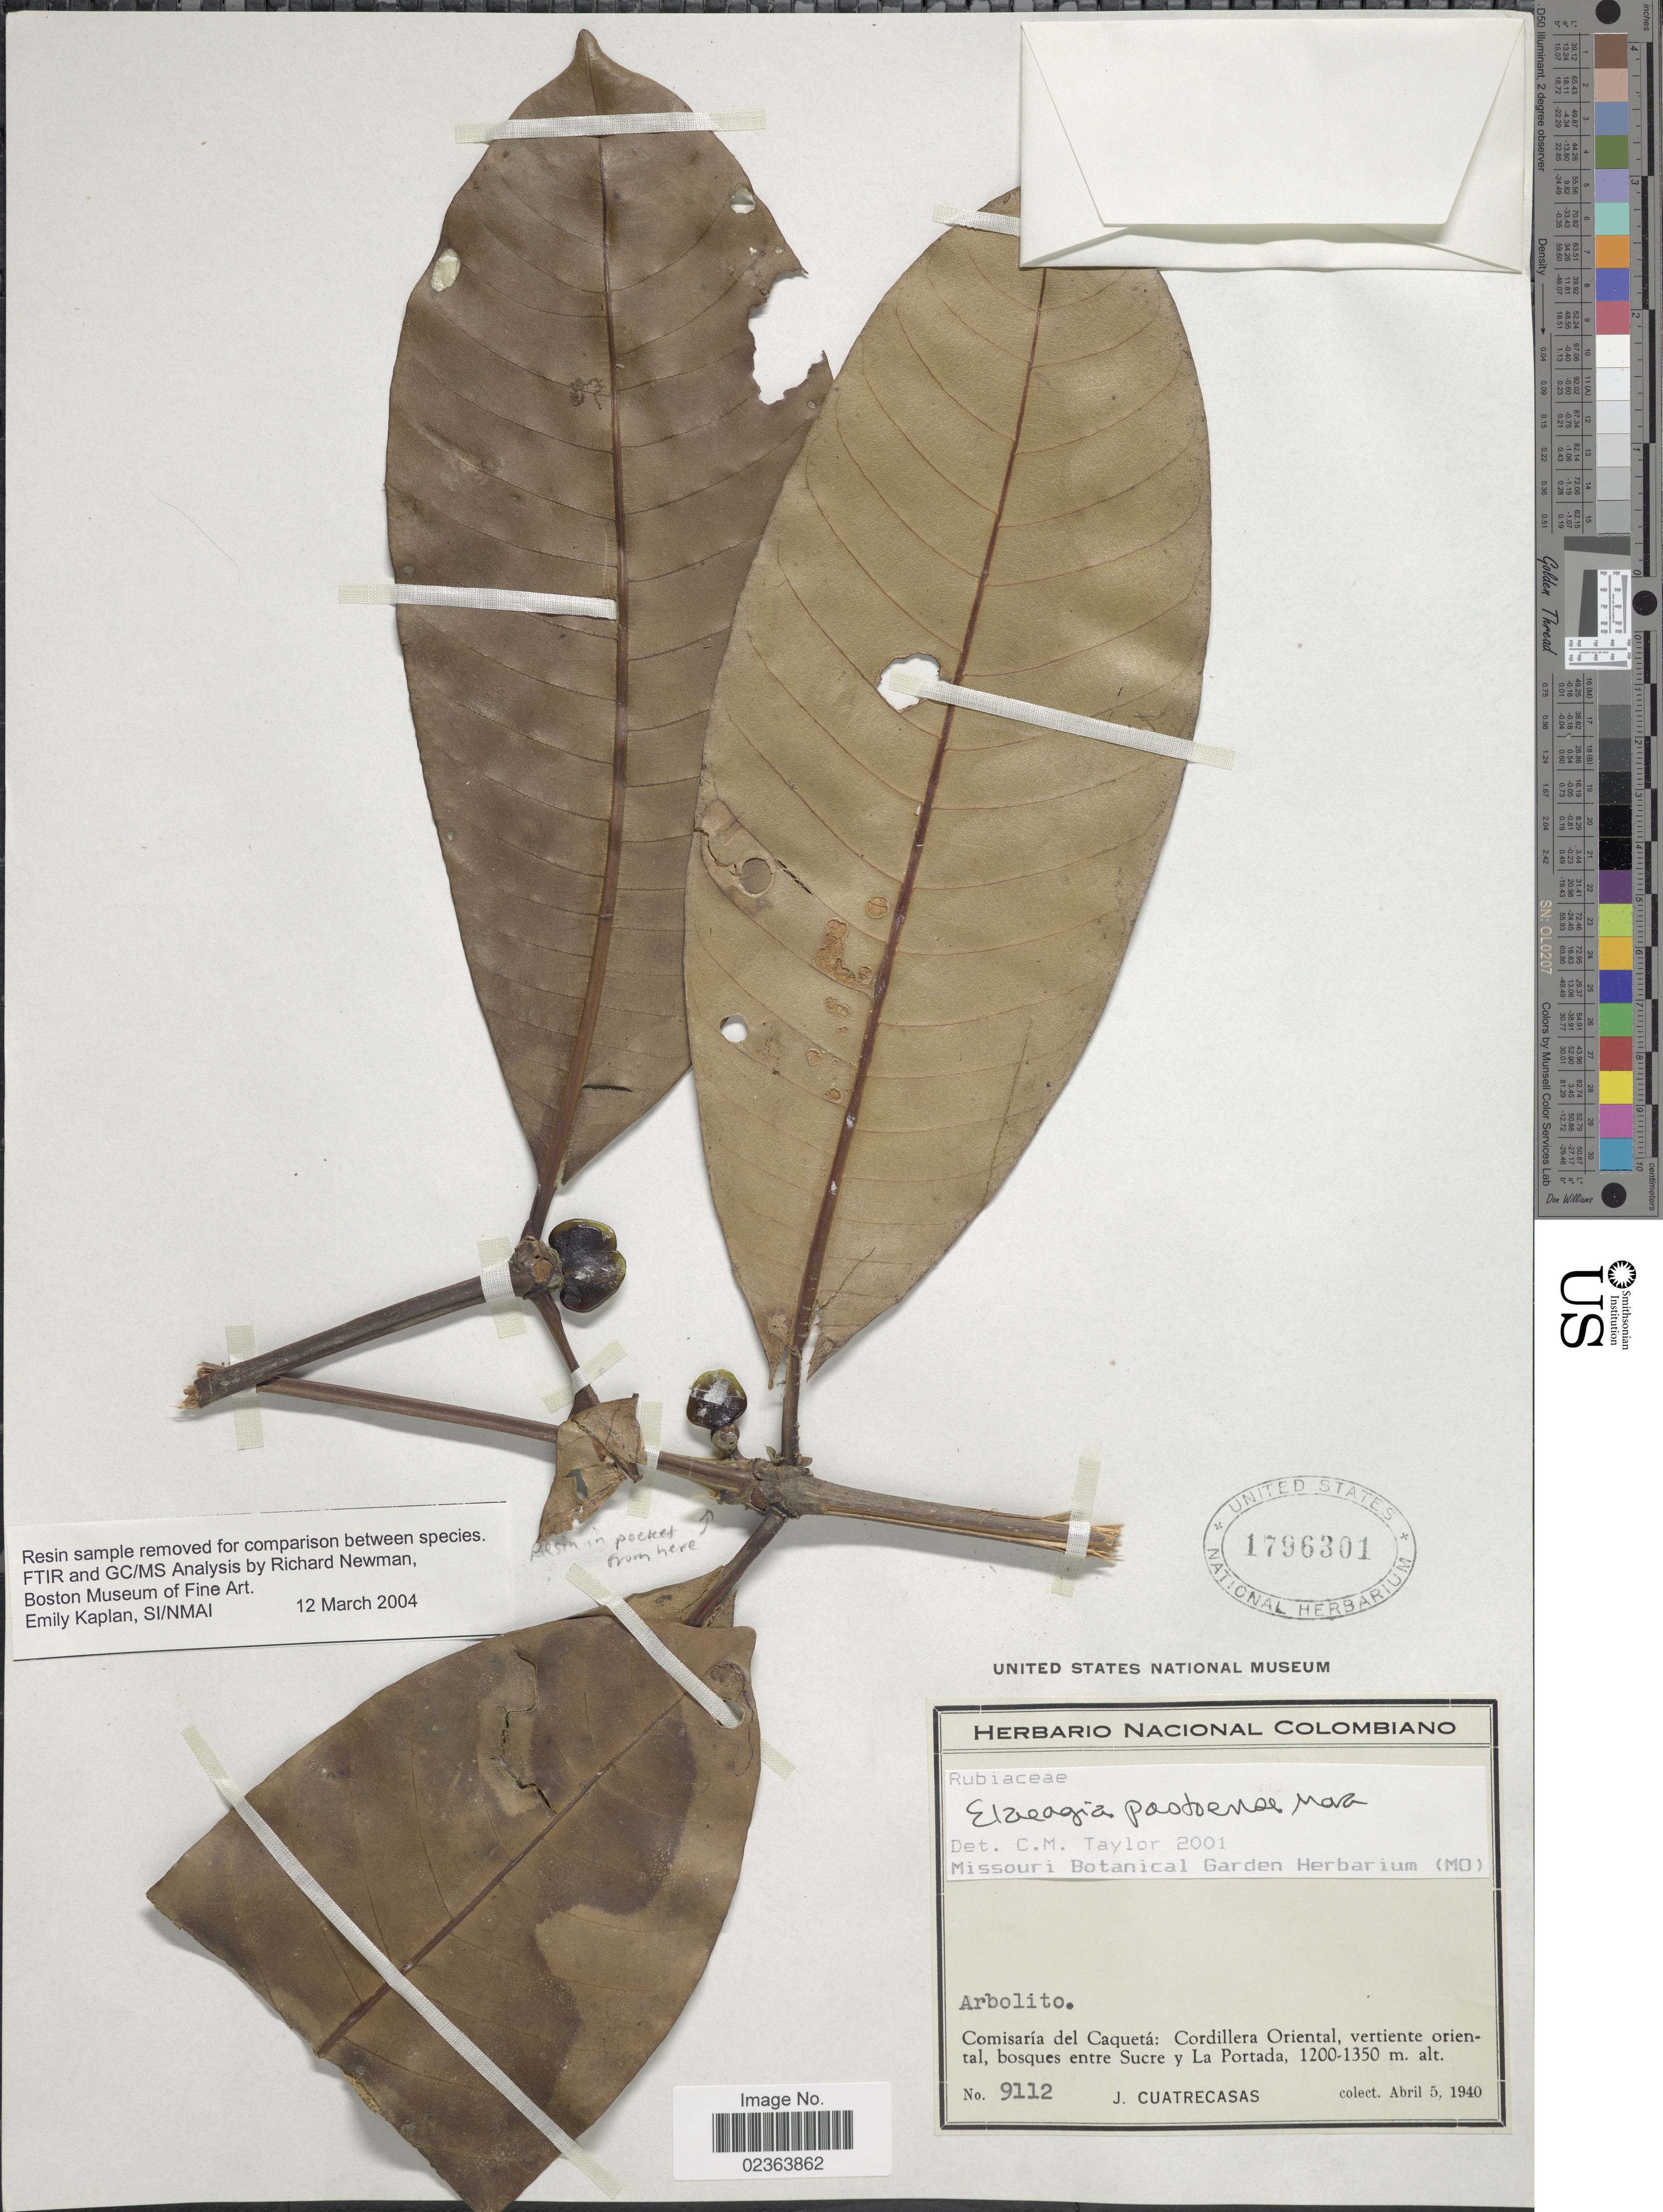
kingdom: Plantae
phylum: Tracheophyta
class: Magnoliopsida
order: Gentianales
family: Rubiaceae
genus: Elaeagia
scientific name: Elaeagia pastoensis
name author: L.E. Mora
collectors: J. Cuatrecasas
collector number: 9112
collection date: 1940-04-05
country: Colombia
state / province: Caquetá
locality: Comisaria del Caqueta: Cordillera Oriental, vertiente oriental, bosques entre Sucre y La Portrada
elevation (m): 1200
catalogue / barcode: US 1796301